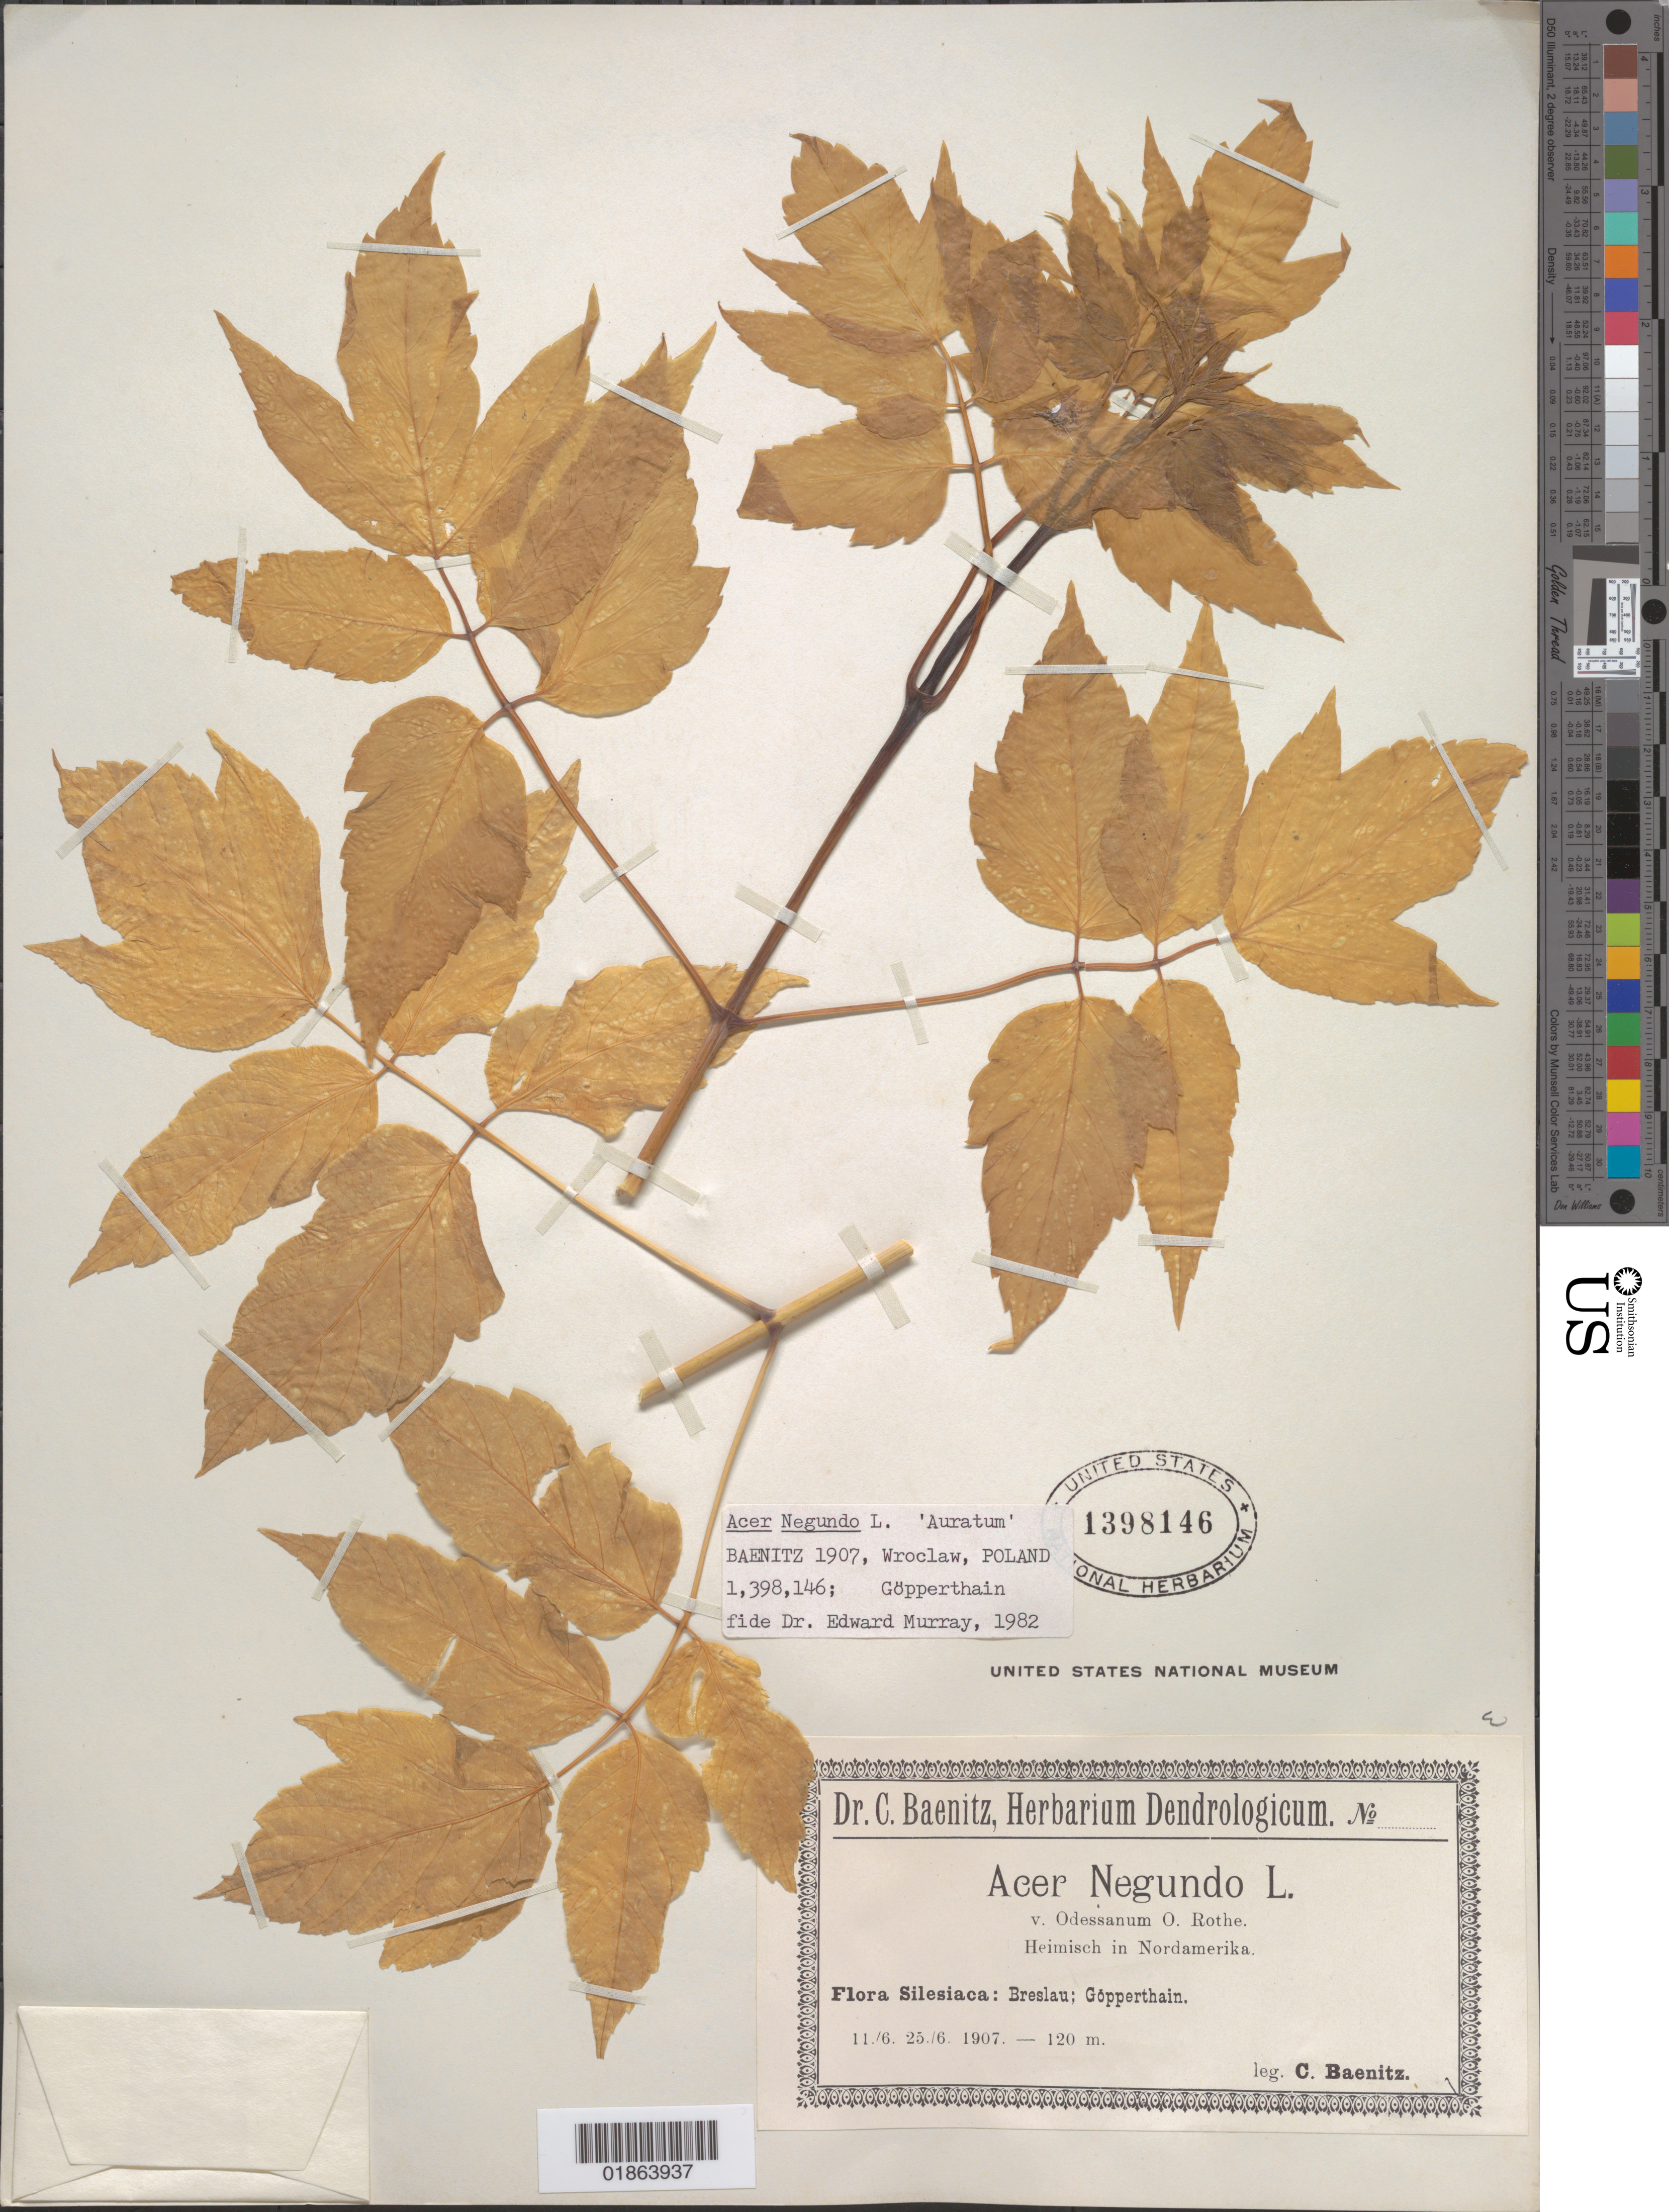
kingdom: Plantae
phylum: Tracheophyta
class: Magnoliopsida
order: Sapindales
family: Sapindaceae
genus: Acer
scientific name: Acer negundo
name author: L.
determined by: Murray, Edward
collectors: C. G. Baenitz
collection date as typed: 11./6. 25./6. 1907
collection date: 1907-06-11,1907-06-25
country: Poland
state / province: Slaskie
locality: Breslau [Wrocław], Göpperthain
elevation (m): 120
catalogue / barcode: US 1398146